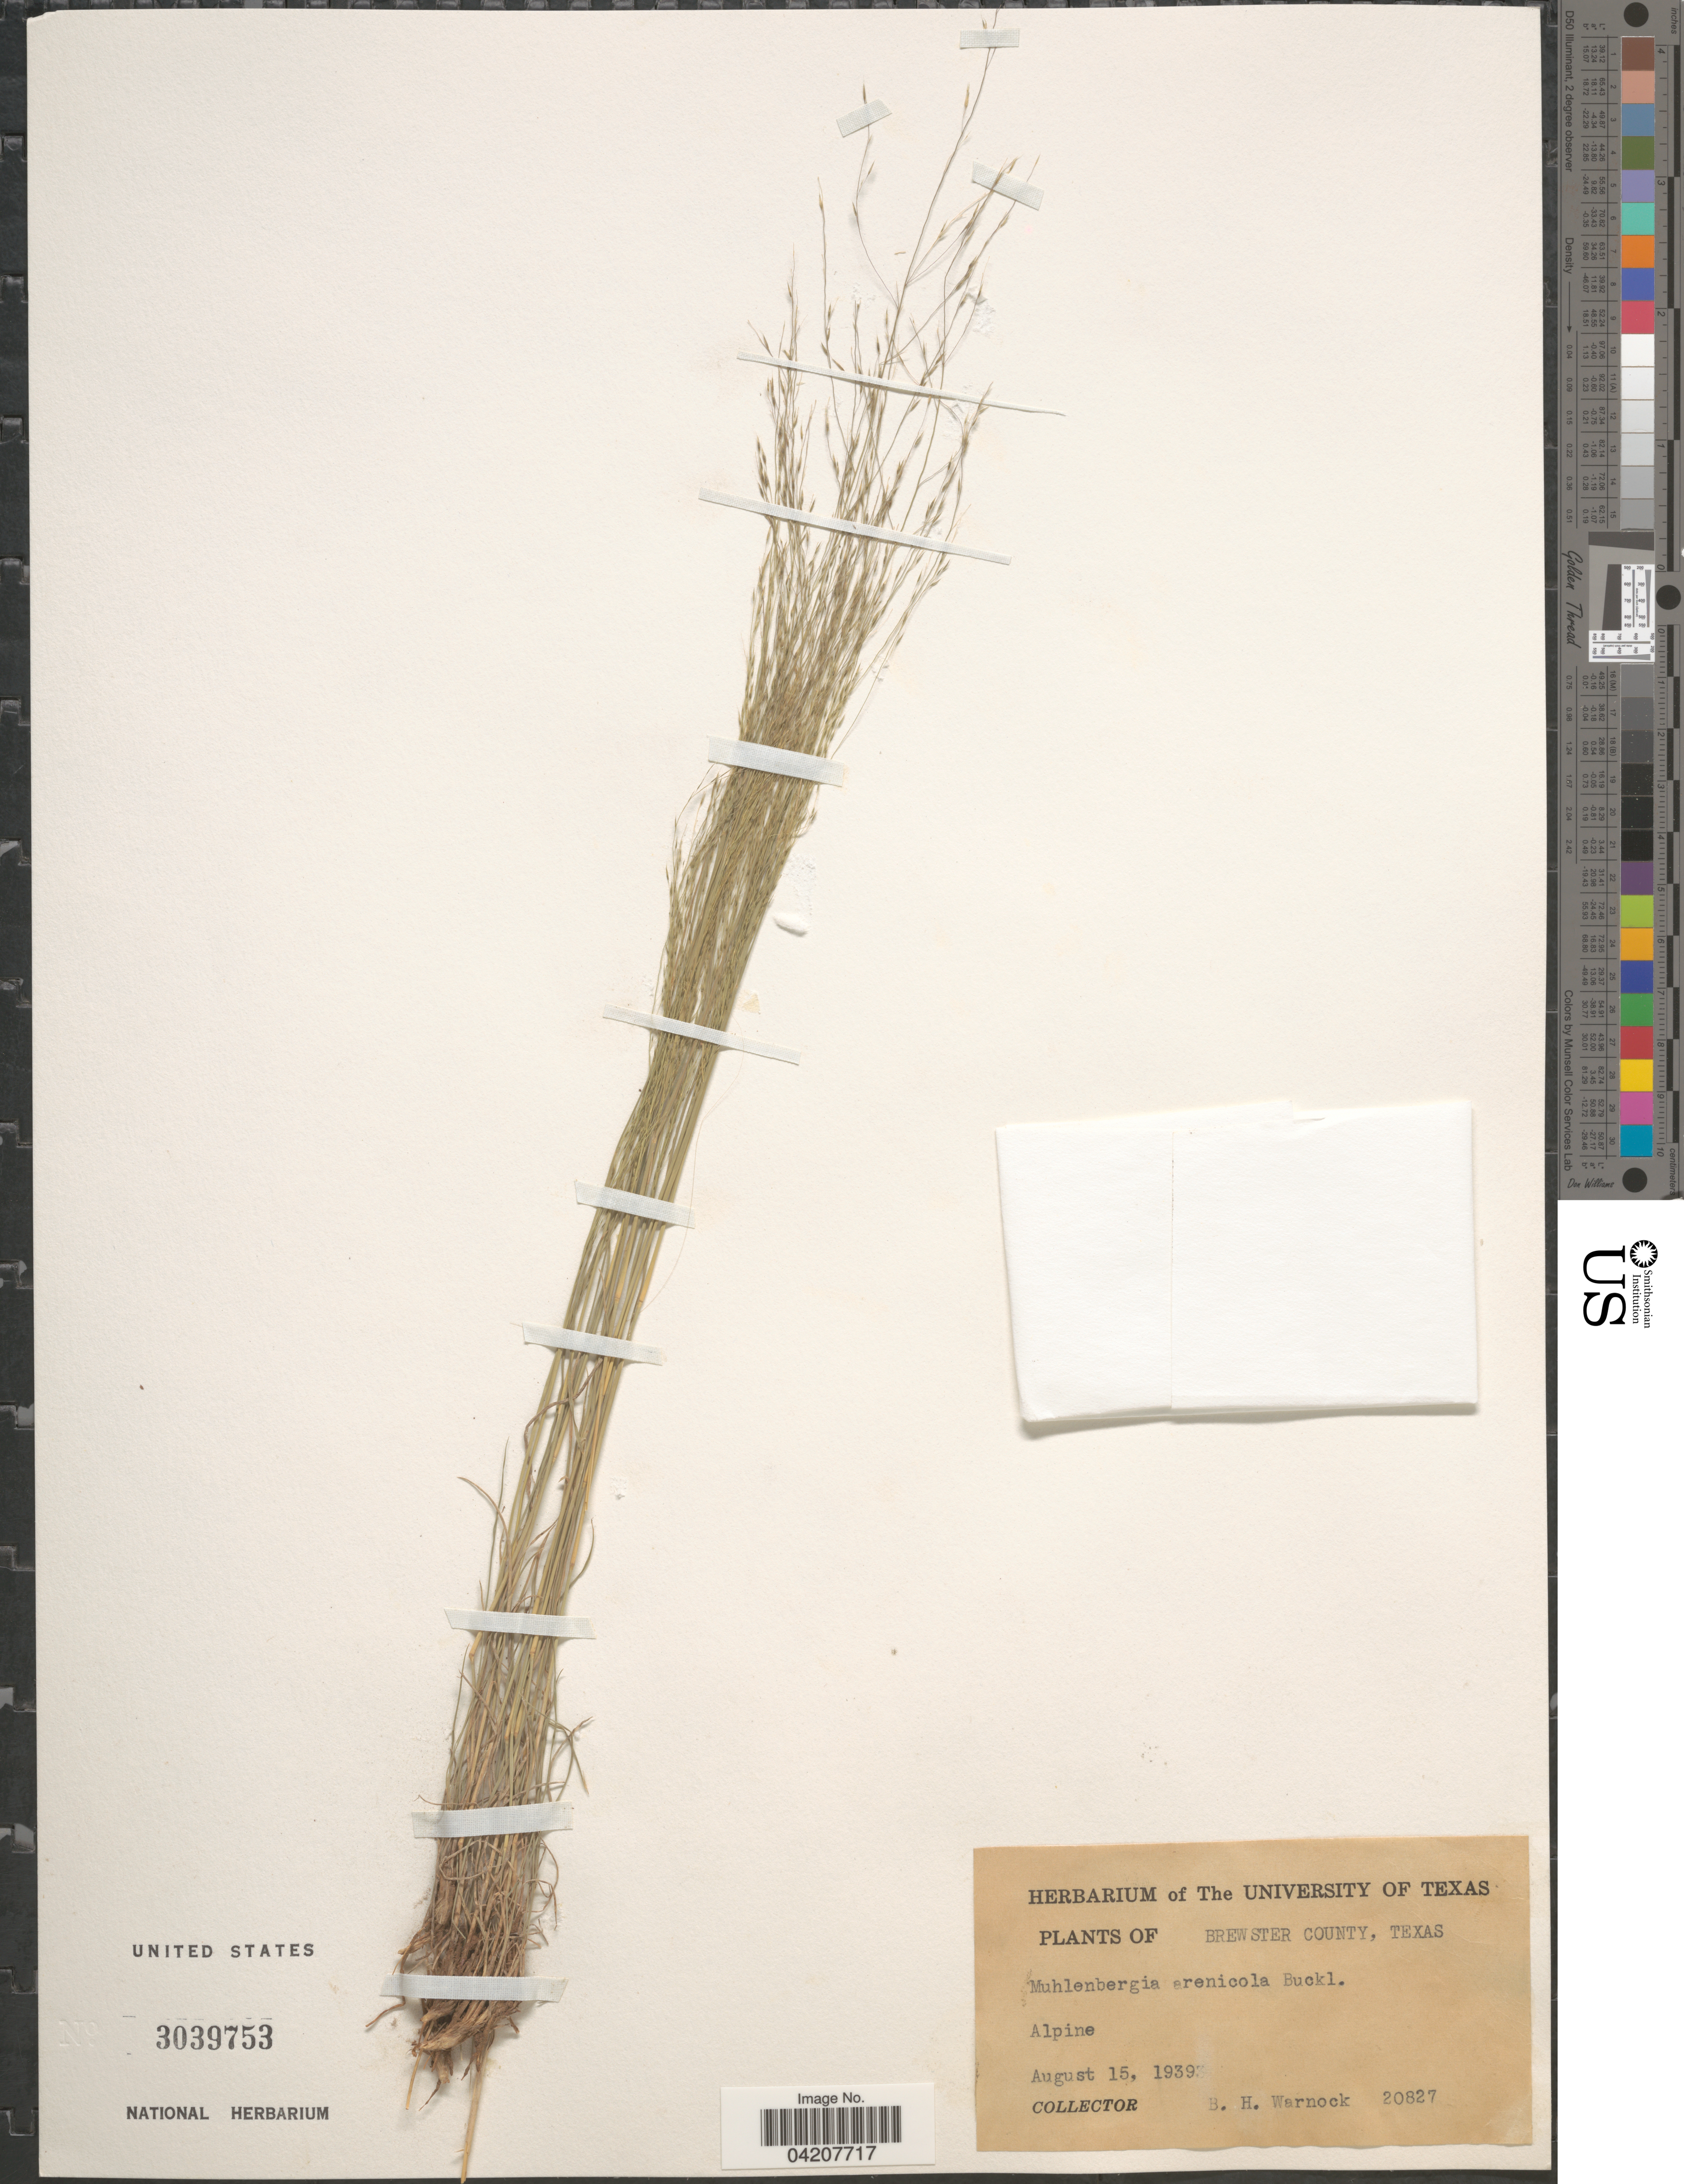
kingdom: Plantae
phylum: Tracheophyta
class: Liliopsida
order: Poales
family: Poaceae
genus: Muhlenbergia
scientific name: Muhlenbergia arenicola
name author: Buckley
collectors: B. H. Warnock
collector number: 20827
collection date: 1939-08-15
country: United States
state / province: Texas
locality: Brewster County. Alpine.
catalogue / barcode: US 3039753